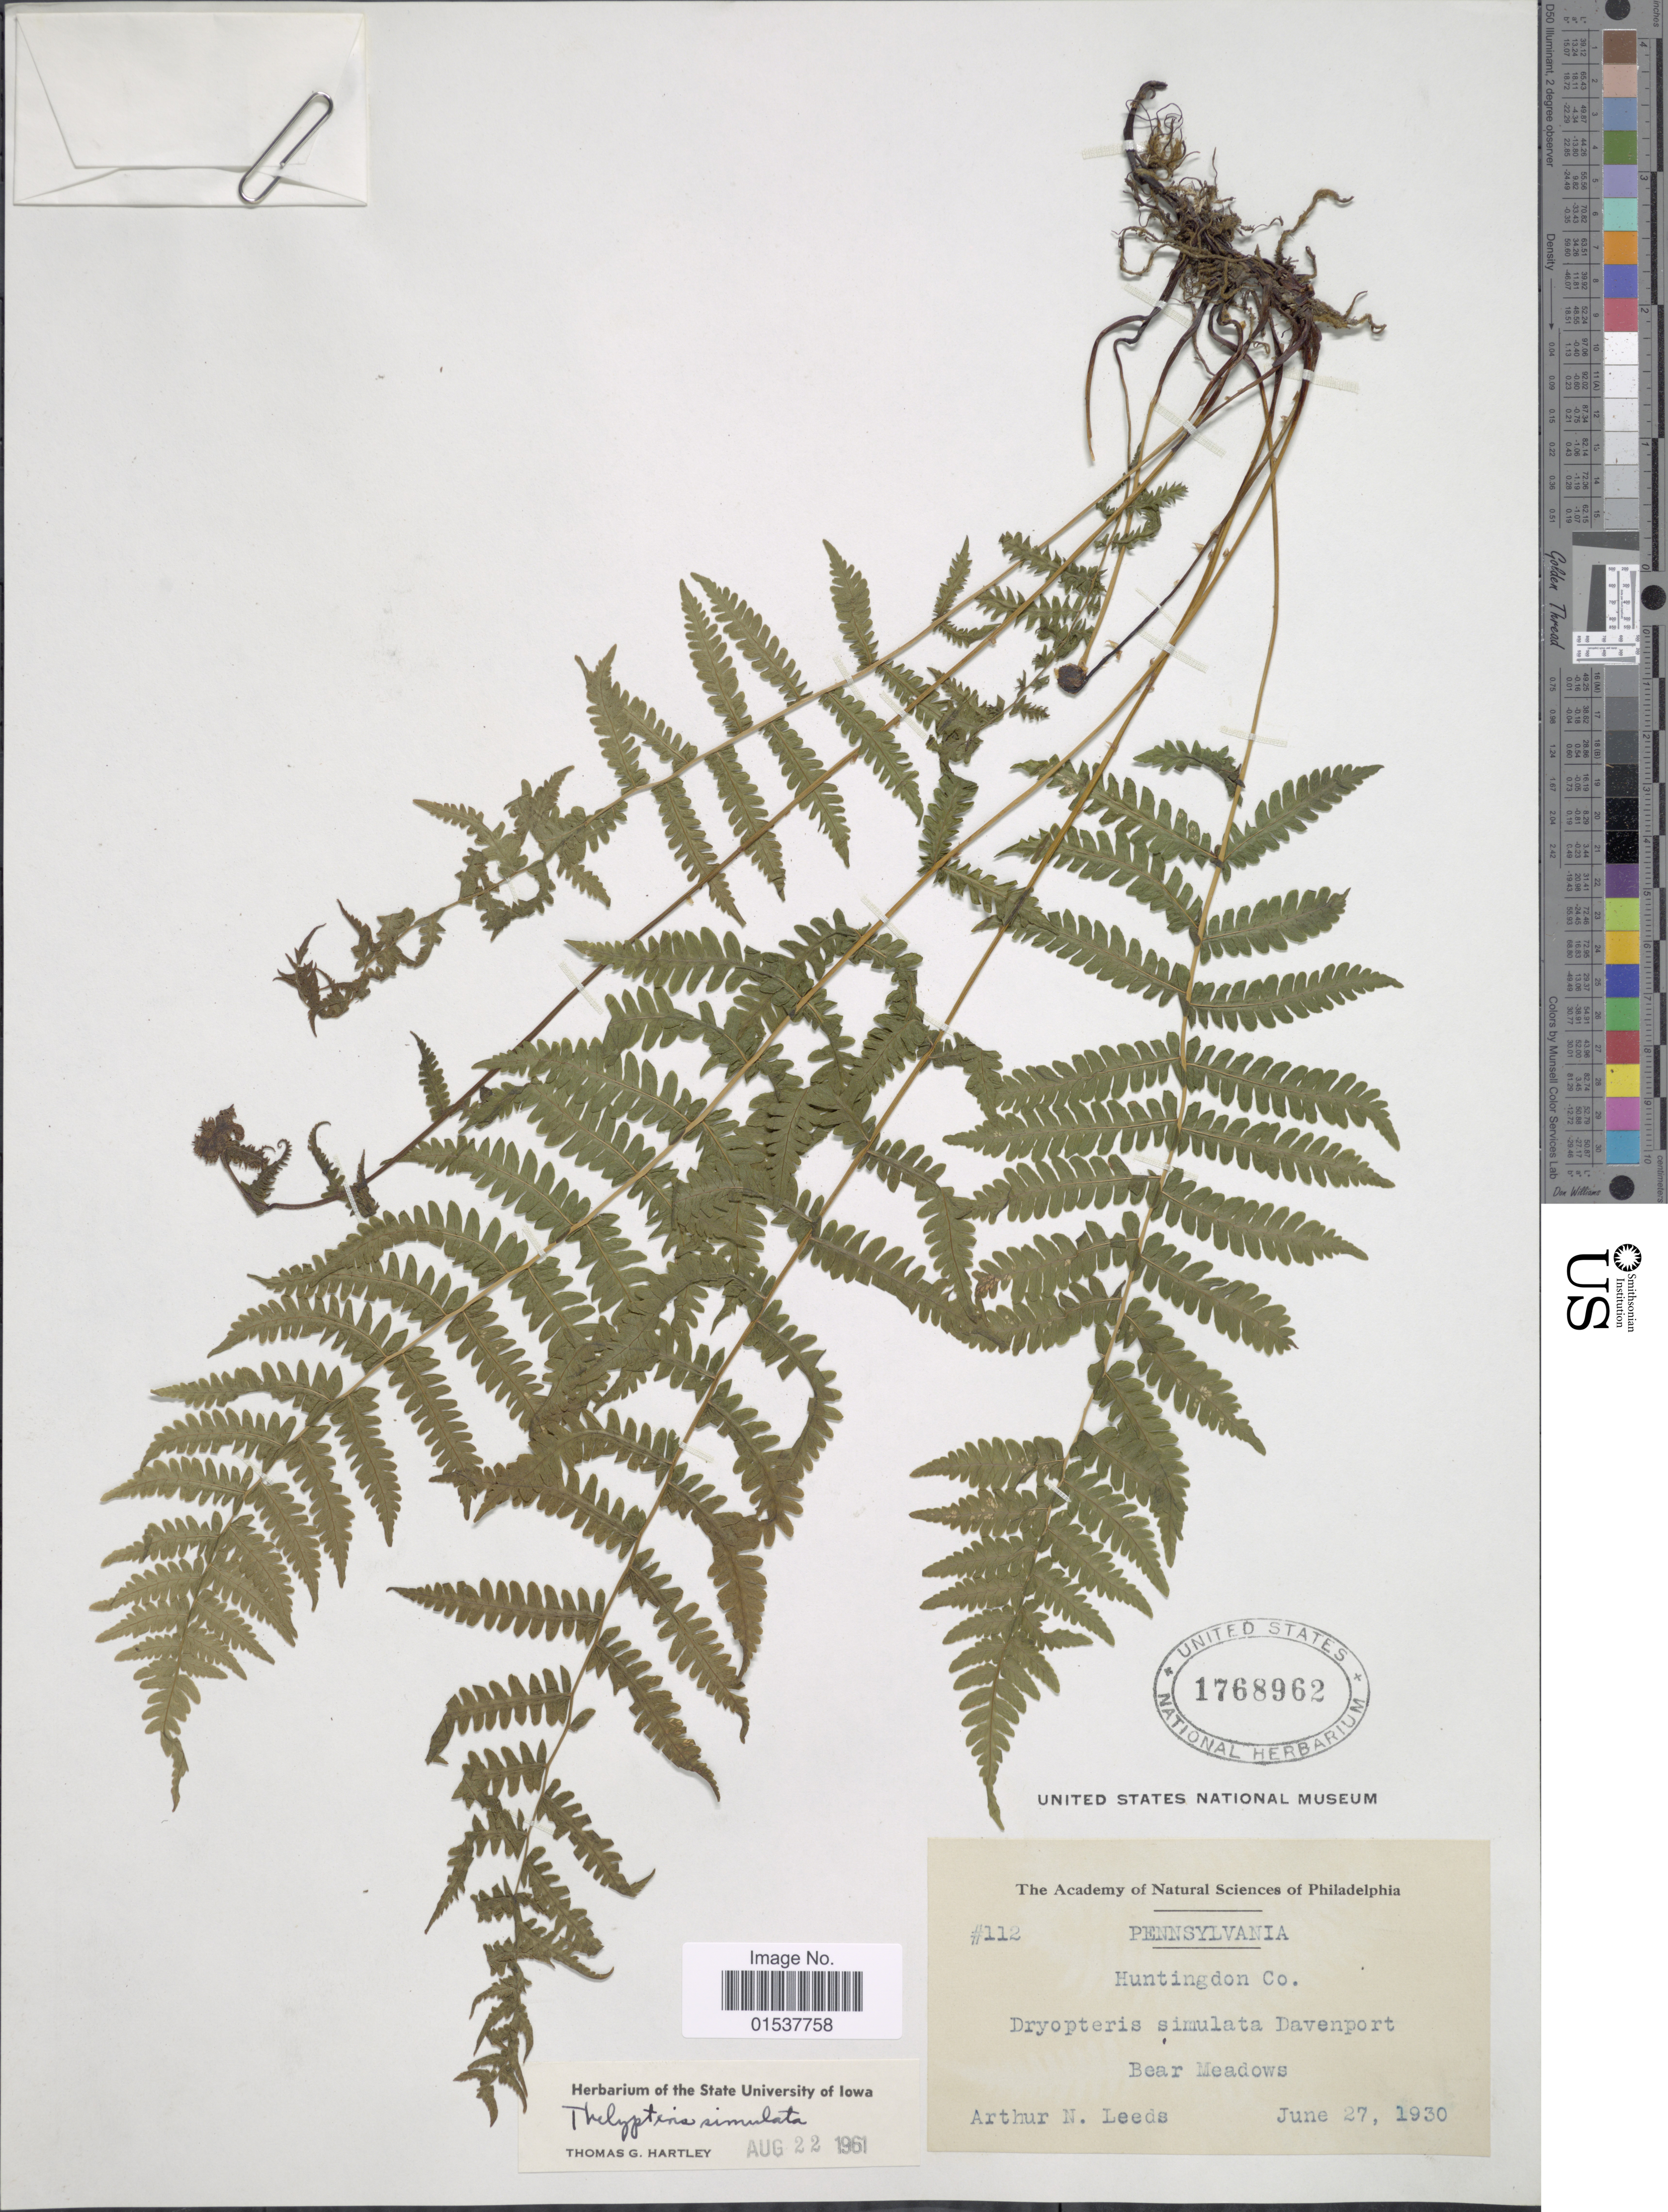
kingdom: Plantae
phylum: Tracheophyta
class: Polypodiopsida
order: Polypodiales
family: Thelypteridaceae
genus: Parathelypteris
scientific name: Parathelypteris simulata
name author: (Davenp.) Holttum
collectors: A. N. Leeds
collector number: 112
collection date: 1930-06-27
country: United States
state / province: Pennsylvania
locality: Huntington Co., Bear Meadows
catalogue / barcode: US 1768962